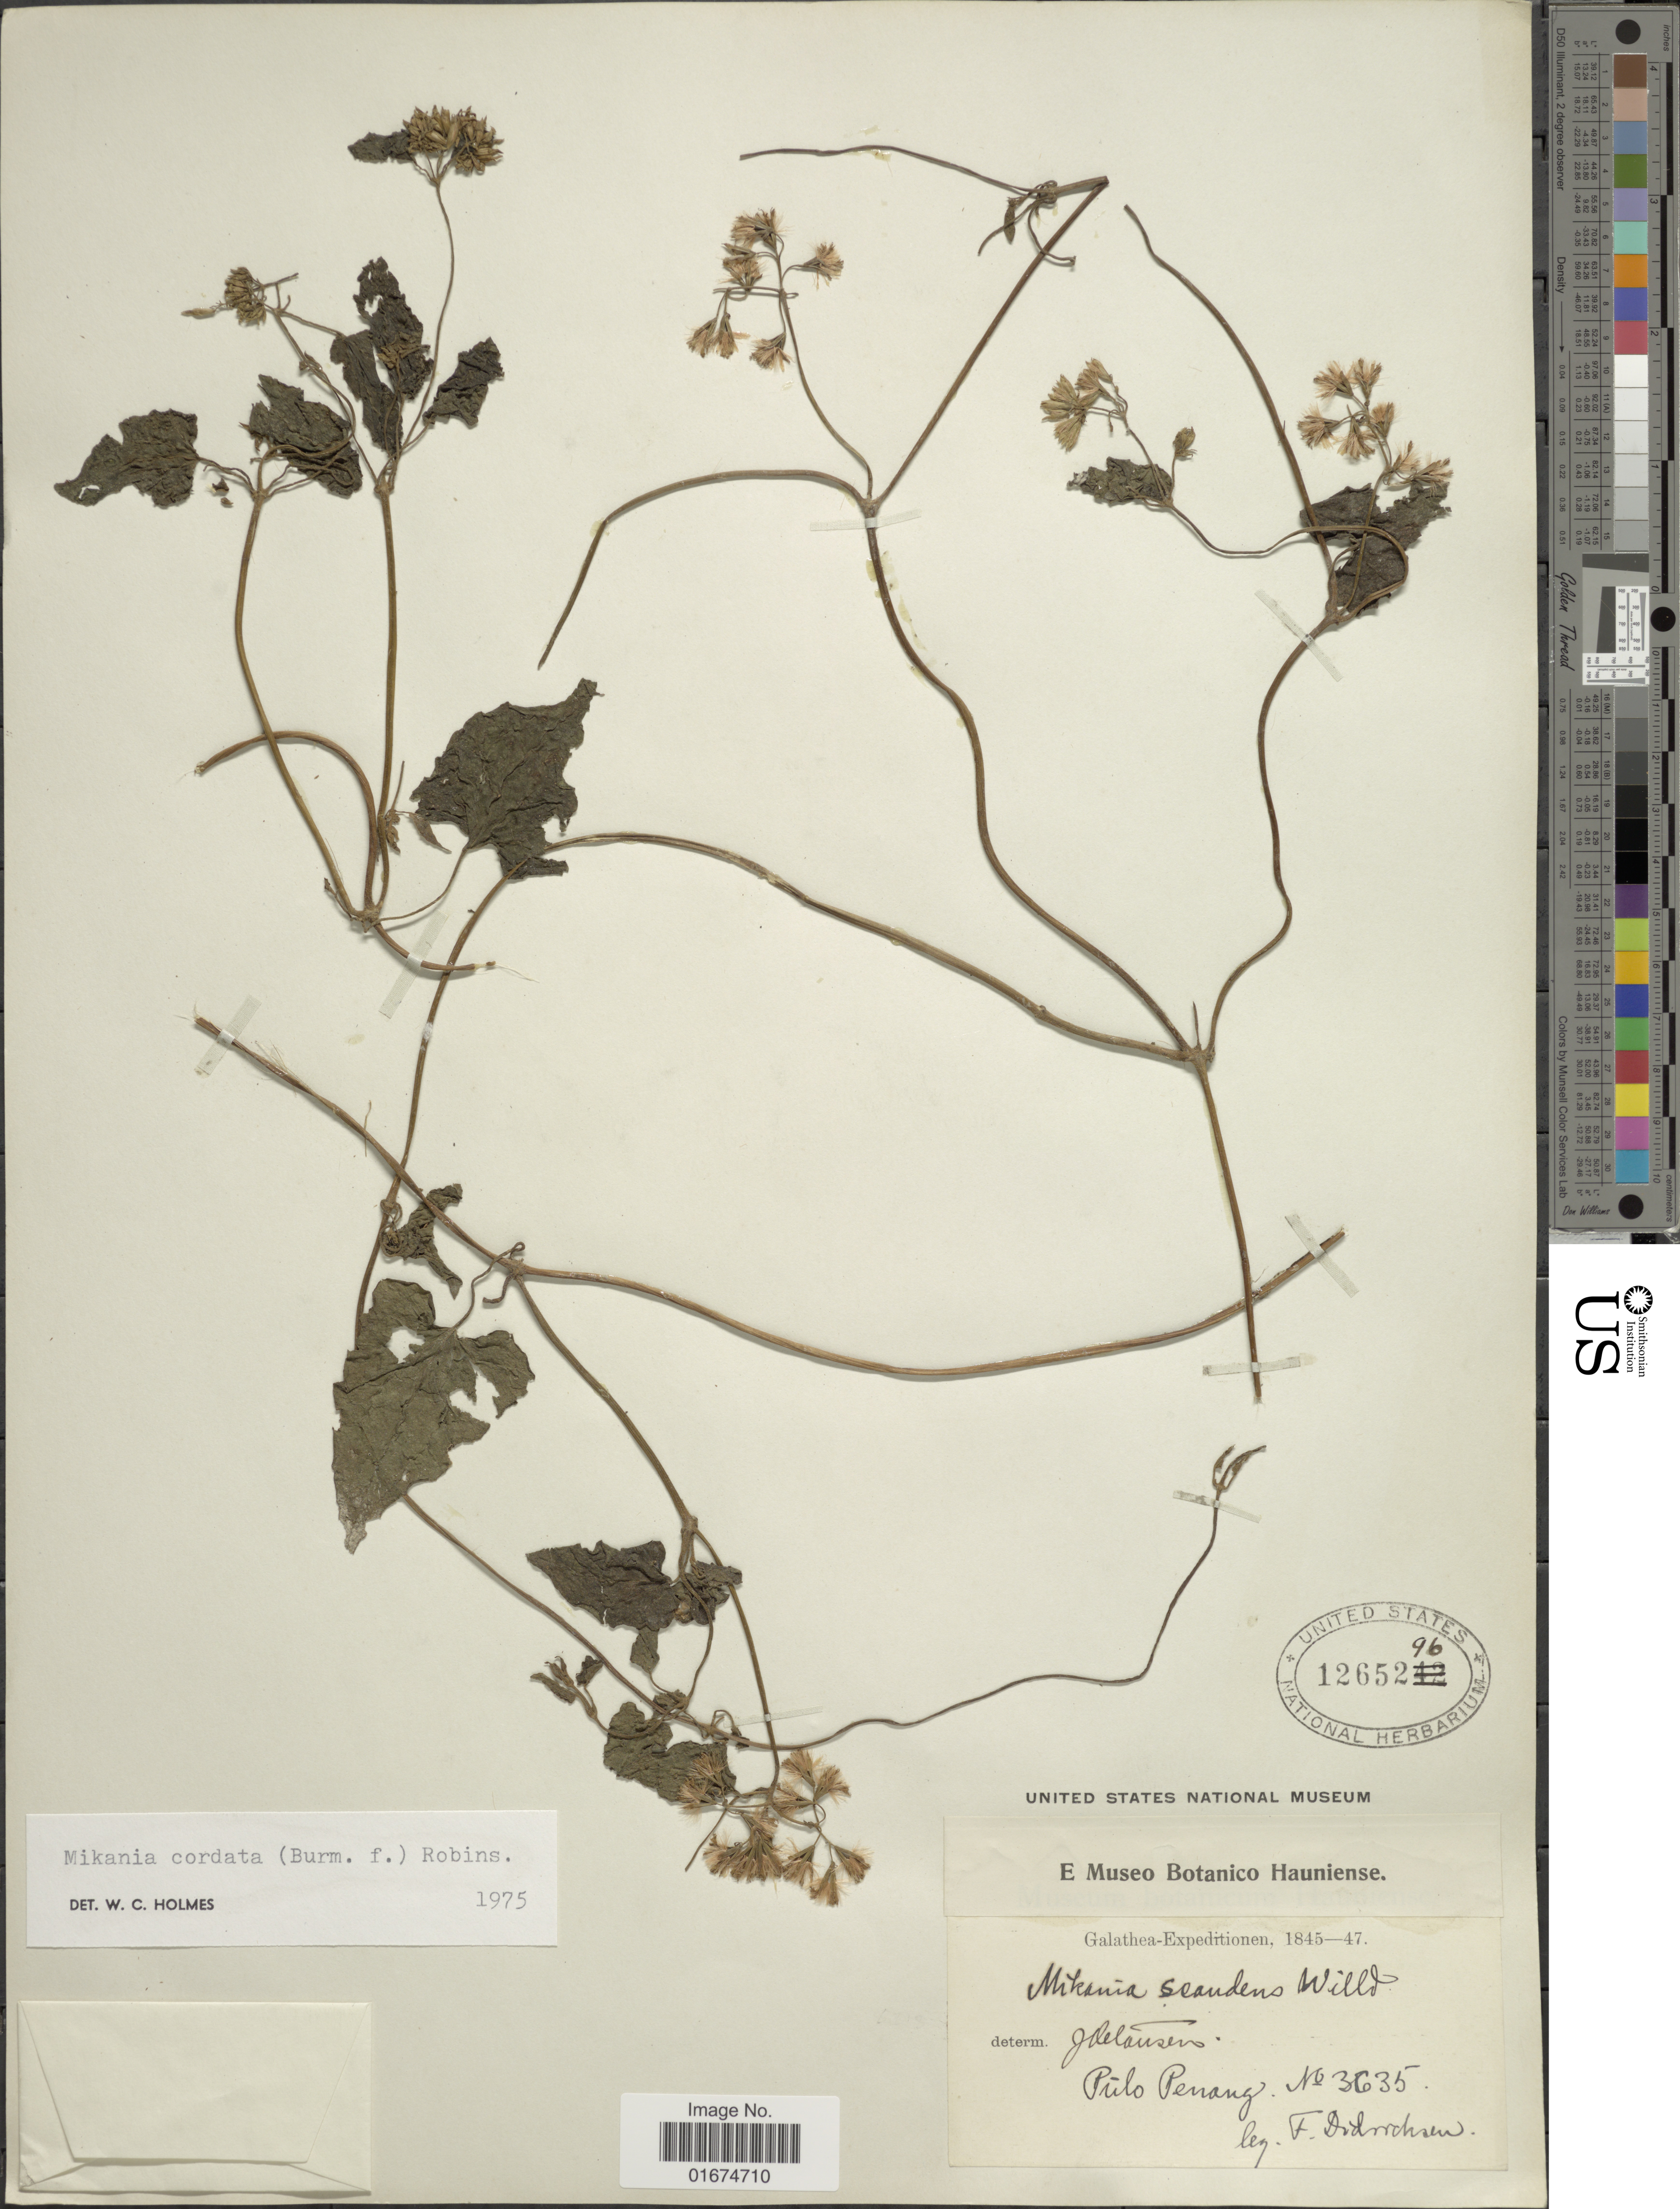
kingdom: Plantae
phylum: Tracheophyta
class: Magnoliopsida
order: Asterales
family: Asteraceae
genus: Mikania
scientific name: Mikania cordata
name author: (Burm. f.) B.L. Rob.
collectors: F. Didrichsen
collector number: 3635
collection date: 1845/1847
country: Malaysia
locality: Pulo Penang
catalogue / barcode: US 1265296